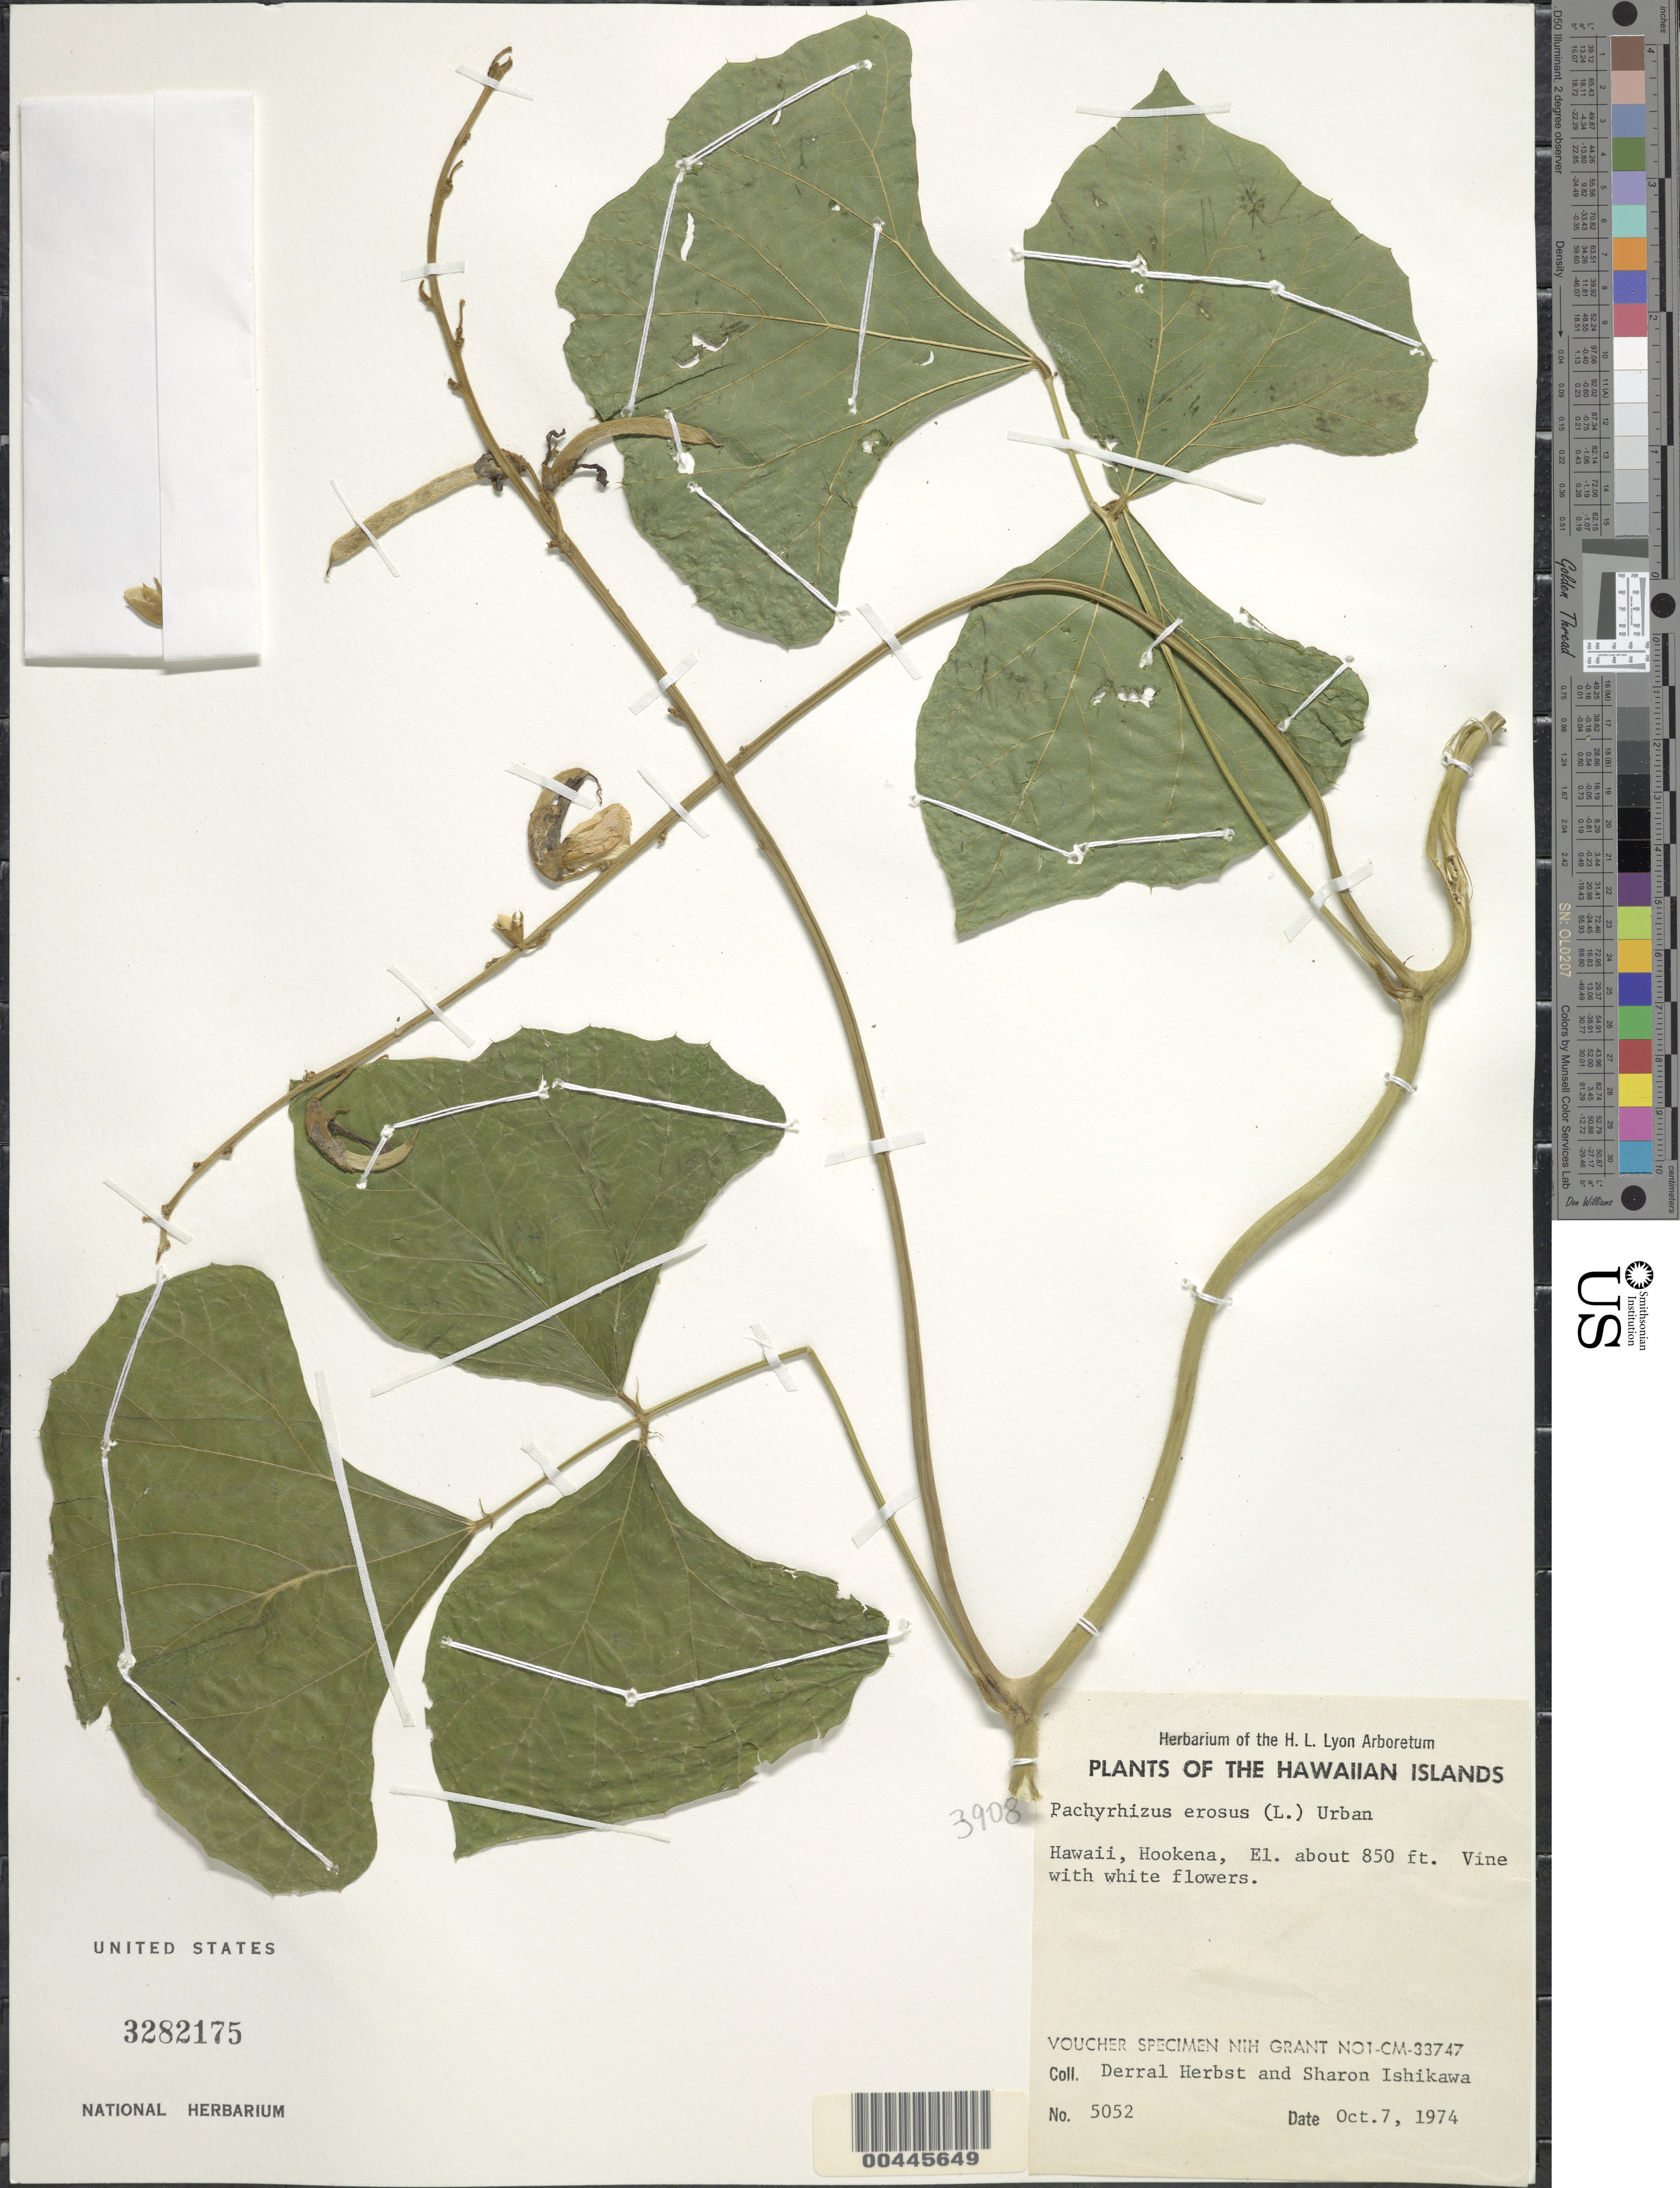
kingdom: Plantae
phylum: Tracheophyta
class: Magnoliopsida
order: Fabales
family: Fabaceae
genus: Pachyrhizus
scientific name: Pachyrhizus erosus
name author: (L.) Urb.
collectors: D. R. Herbst & S. Ishikawa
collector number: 5052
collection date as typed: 7 Oct 1974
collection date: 1974-10-07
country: United States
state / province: Hawaii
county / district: Hawaii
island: Hawaii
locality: Hookena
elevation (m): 259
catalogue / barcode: US 3282175